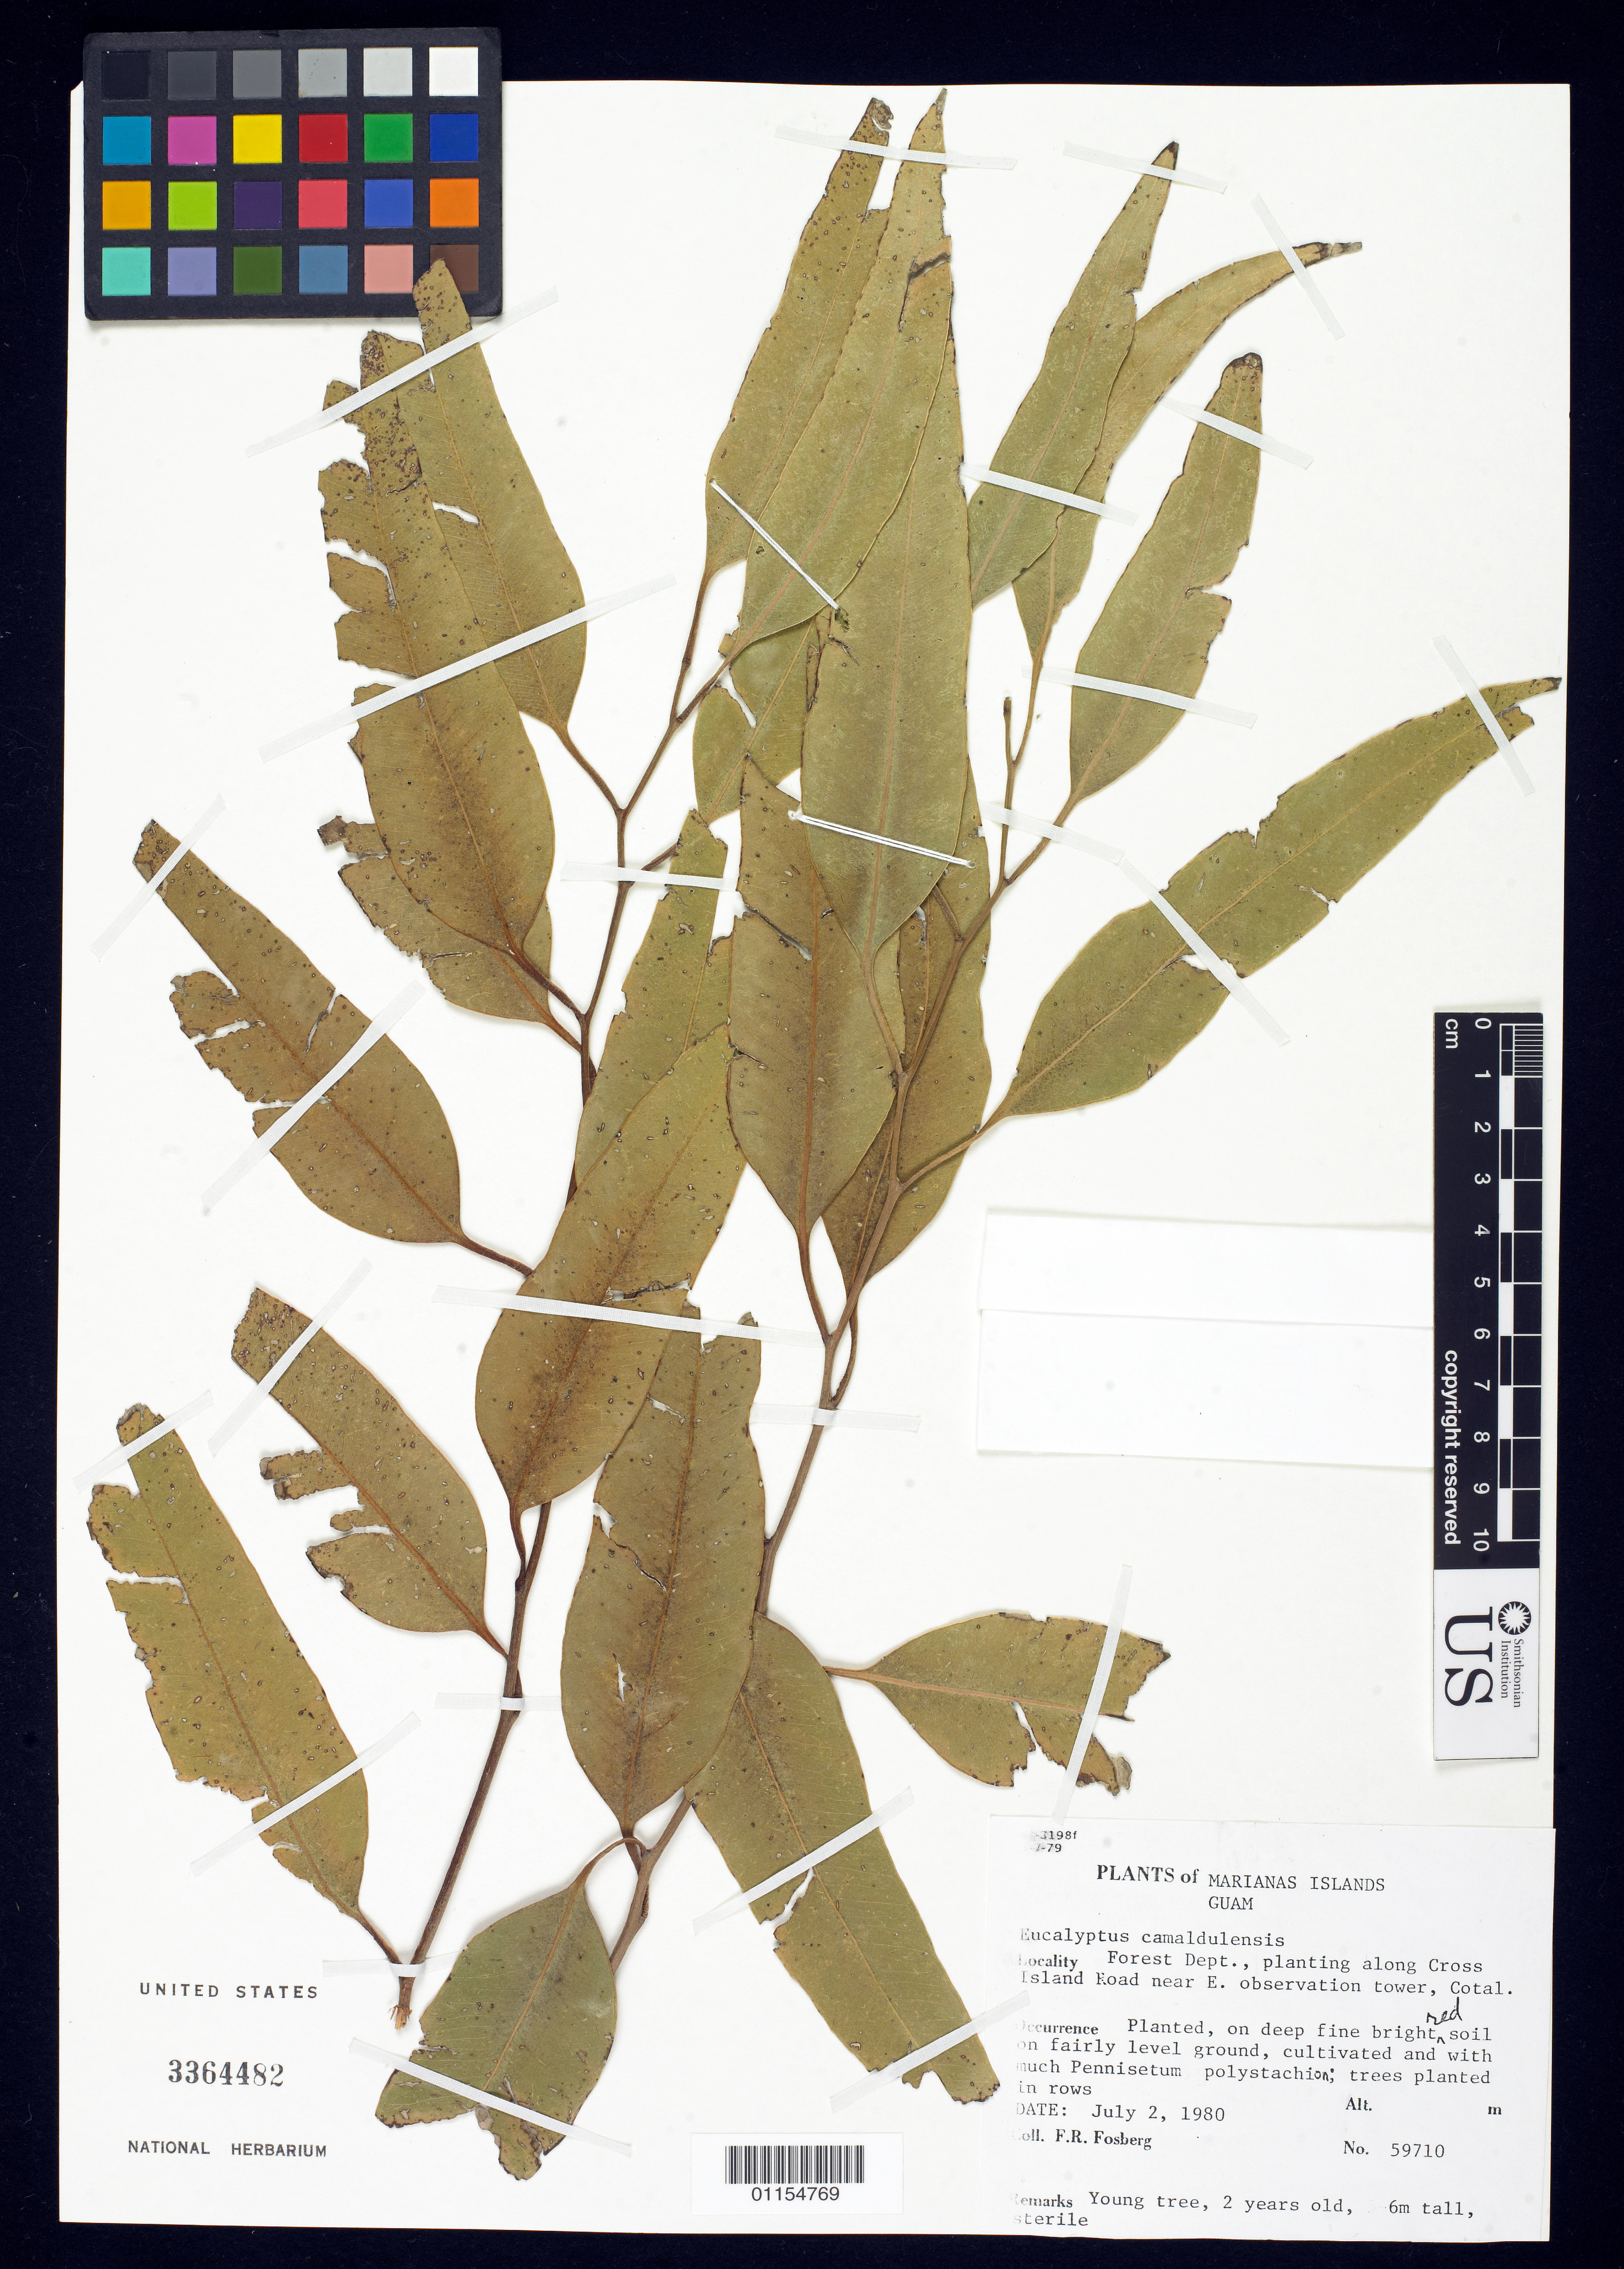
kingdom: Plantae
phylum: Tracheophyta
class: Magnoliopsida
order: Myrtales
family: Myrtaceae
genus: Eucalyptus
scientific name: Eucalyptus camaldulensis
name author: Dehnh.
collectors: F. R. Fosberg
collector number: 59710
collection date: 1980-07-02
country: Guam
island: Guam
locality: Forest Dept., planting along Cross Is. Rd. near E. observation tower, Cotal.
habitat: On fairly level ground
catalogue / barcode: US 3364482